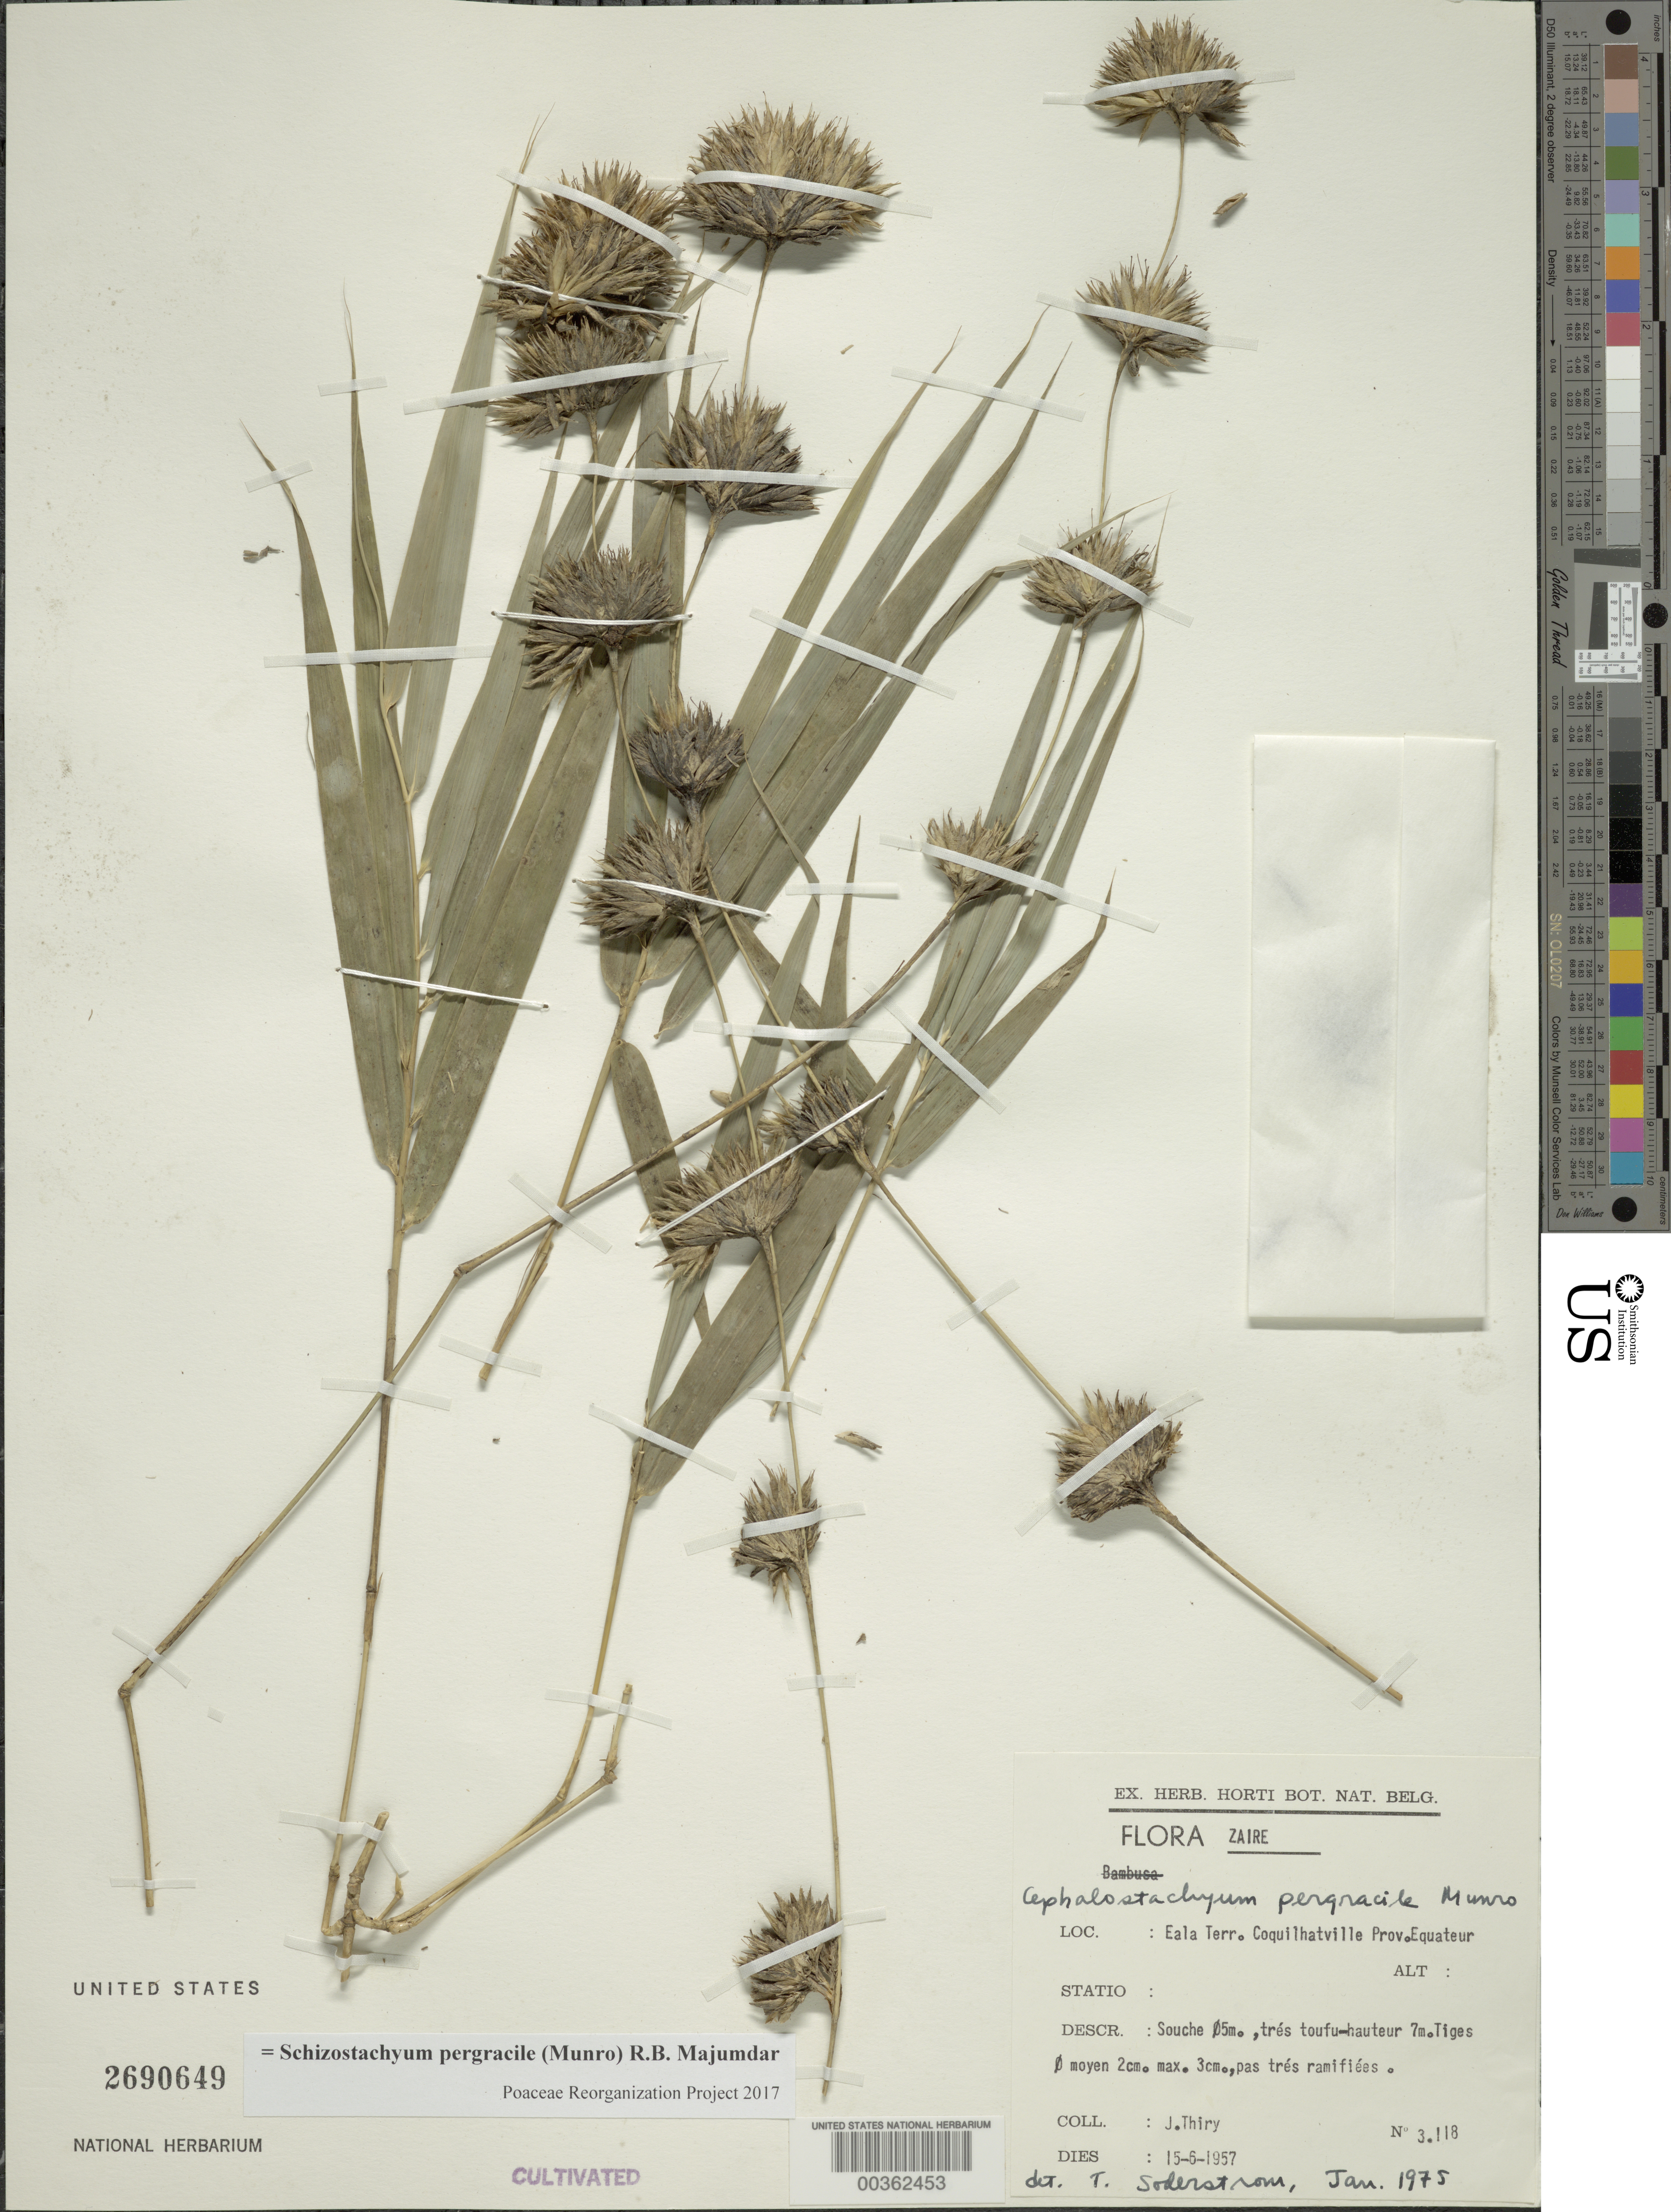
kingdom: Plantae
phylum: Tracheophyta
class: Liliopsida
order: Poales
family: Poaceae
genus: Schizostachyum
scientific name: Schizostachyum pergracile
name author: (Munro) R.B. Majumdar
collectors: J. Thiry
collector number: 3118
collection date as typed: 15 Jun 1957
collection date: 1957-06-15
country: Congo, Democratic Republic of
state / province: Équateur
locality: Eala terr., coquilhatville prov.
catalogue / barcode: US 2690649